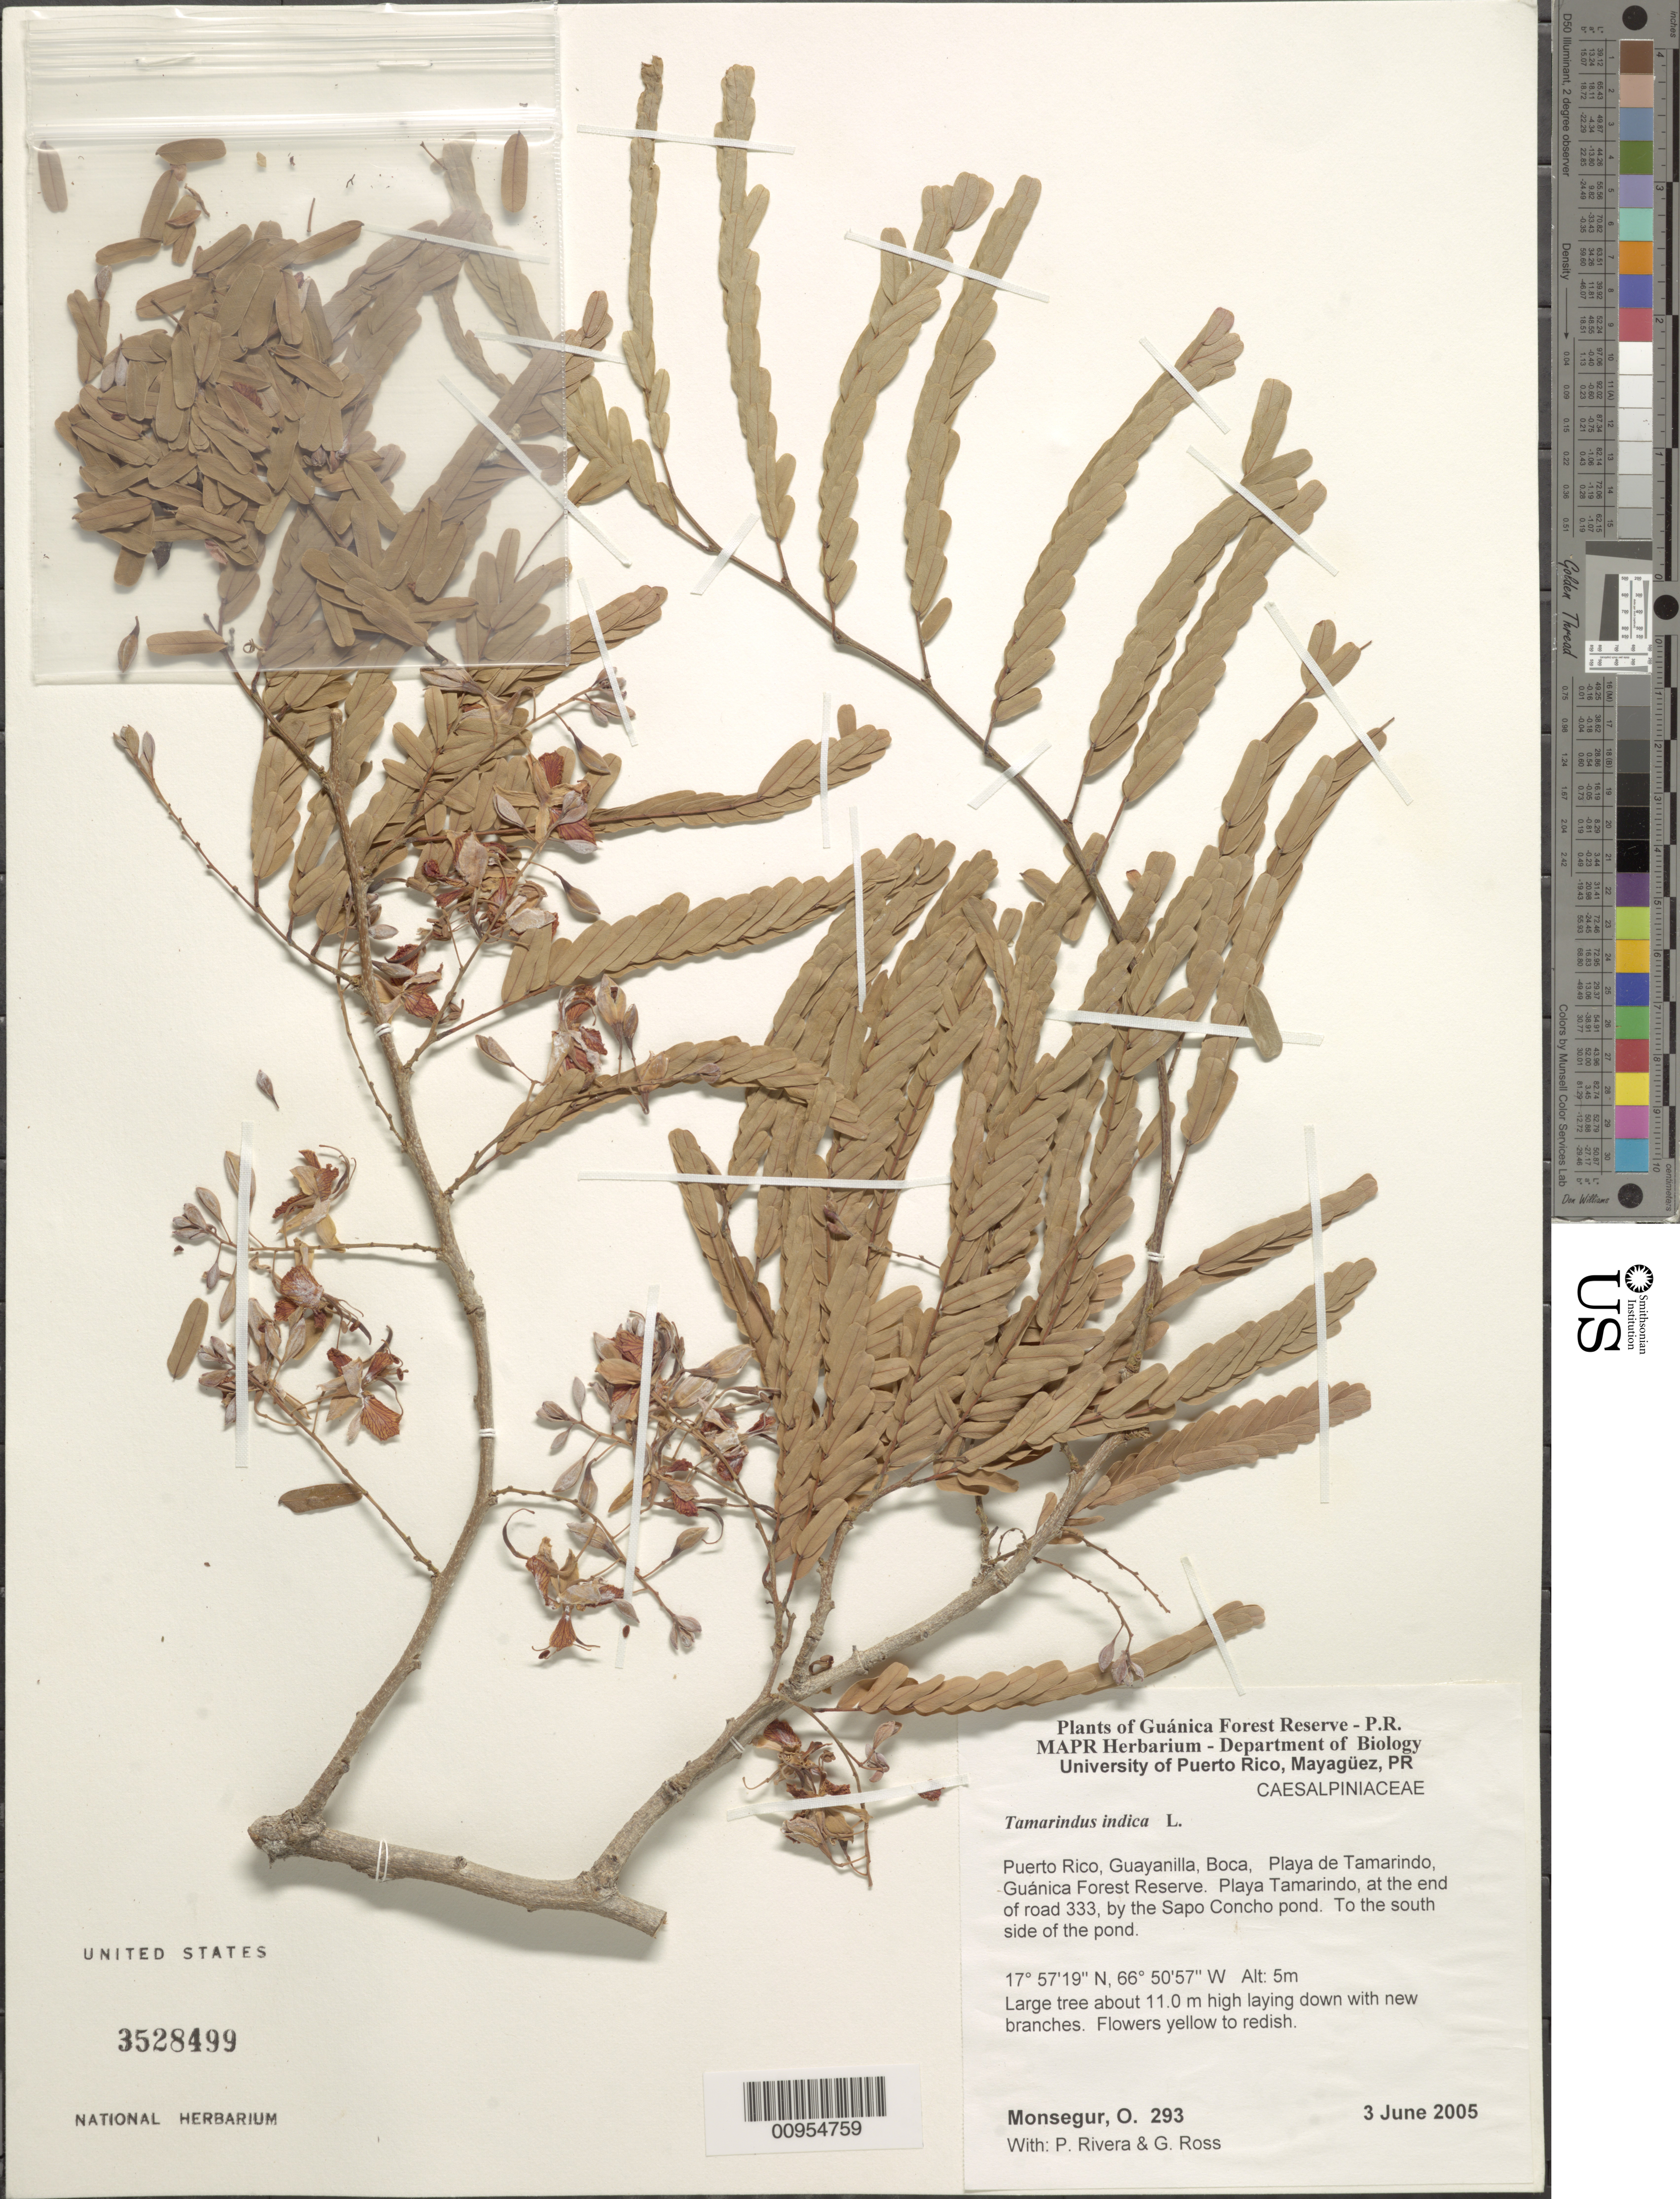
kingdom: Plantae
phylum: Tracheophyta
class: Magnoliopsida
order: Fabales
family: Fabaceae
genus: Tamarindus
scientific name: Tamarindus indica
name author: L.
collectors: O. Monsegur, P. Rivera & G. Ross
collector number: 293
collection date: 2005-06-03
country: Puerto Rico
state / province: Guayanilla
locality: Guanica Forst Reserve - P.R. . Boca, Playa de Tamarindo, Guanica Forest Reserve. Playa Tamarindo, at the end of road 333, by the Sapo Concho pond. To the south side of the pond,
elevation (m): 5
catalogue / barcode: US 3528499